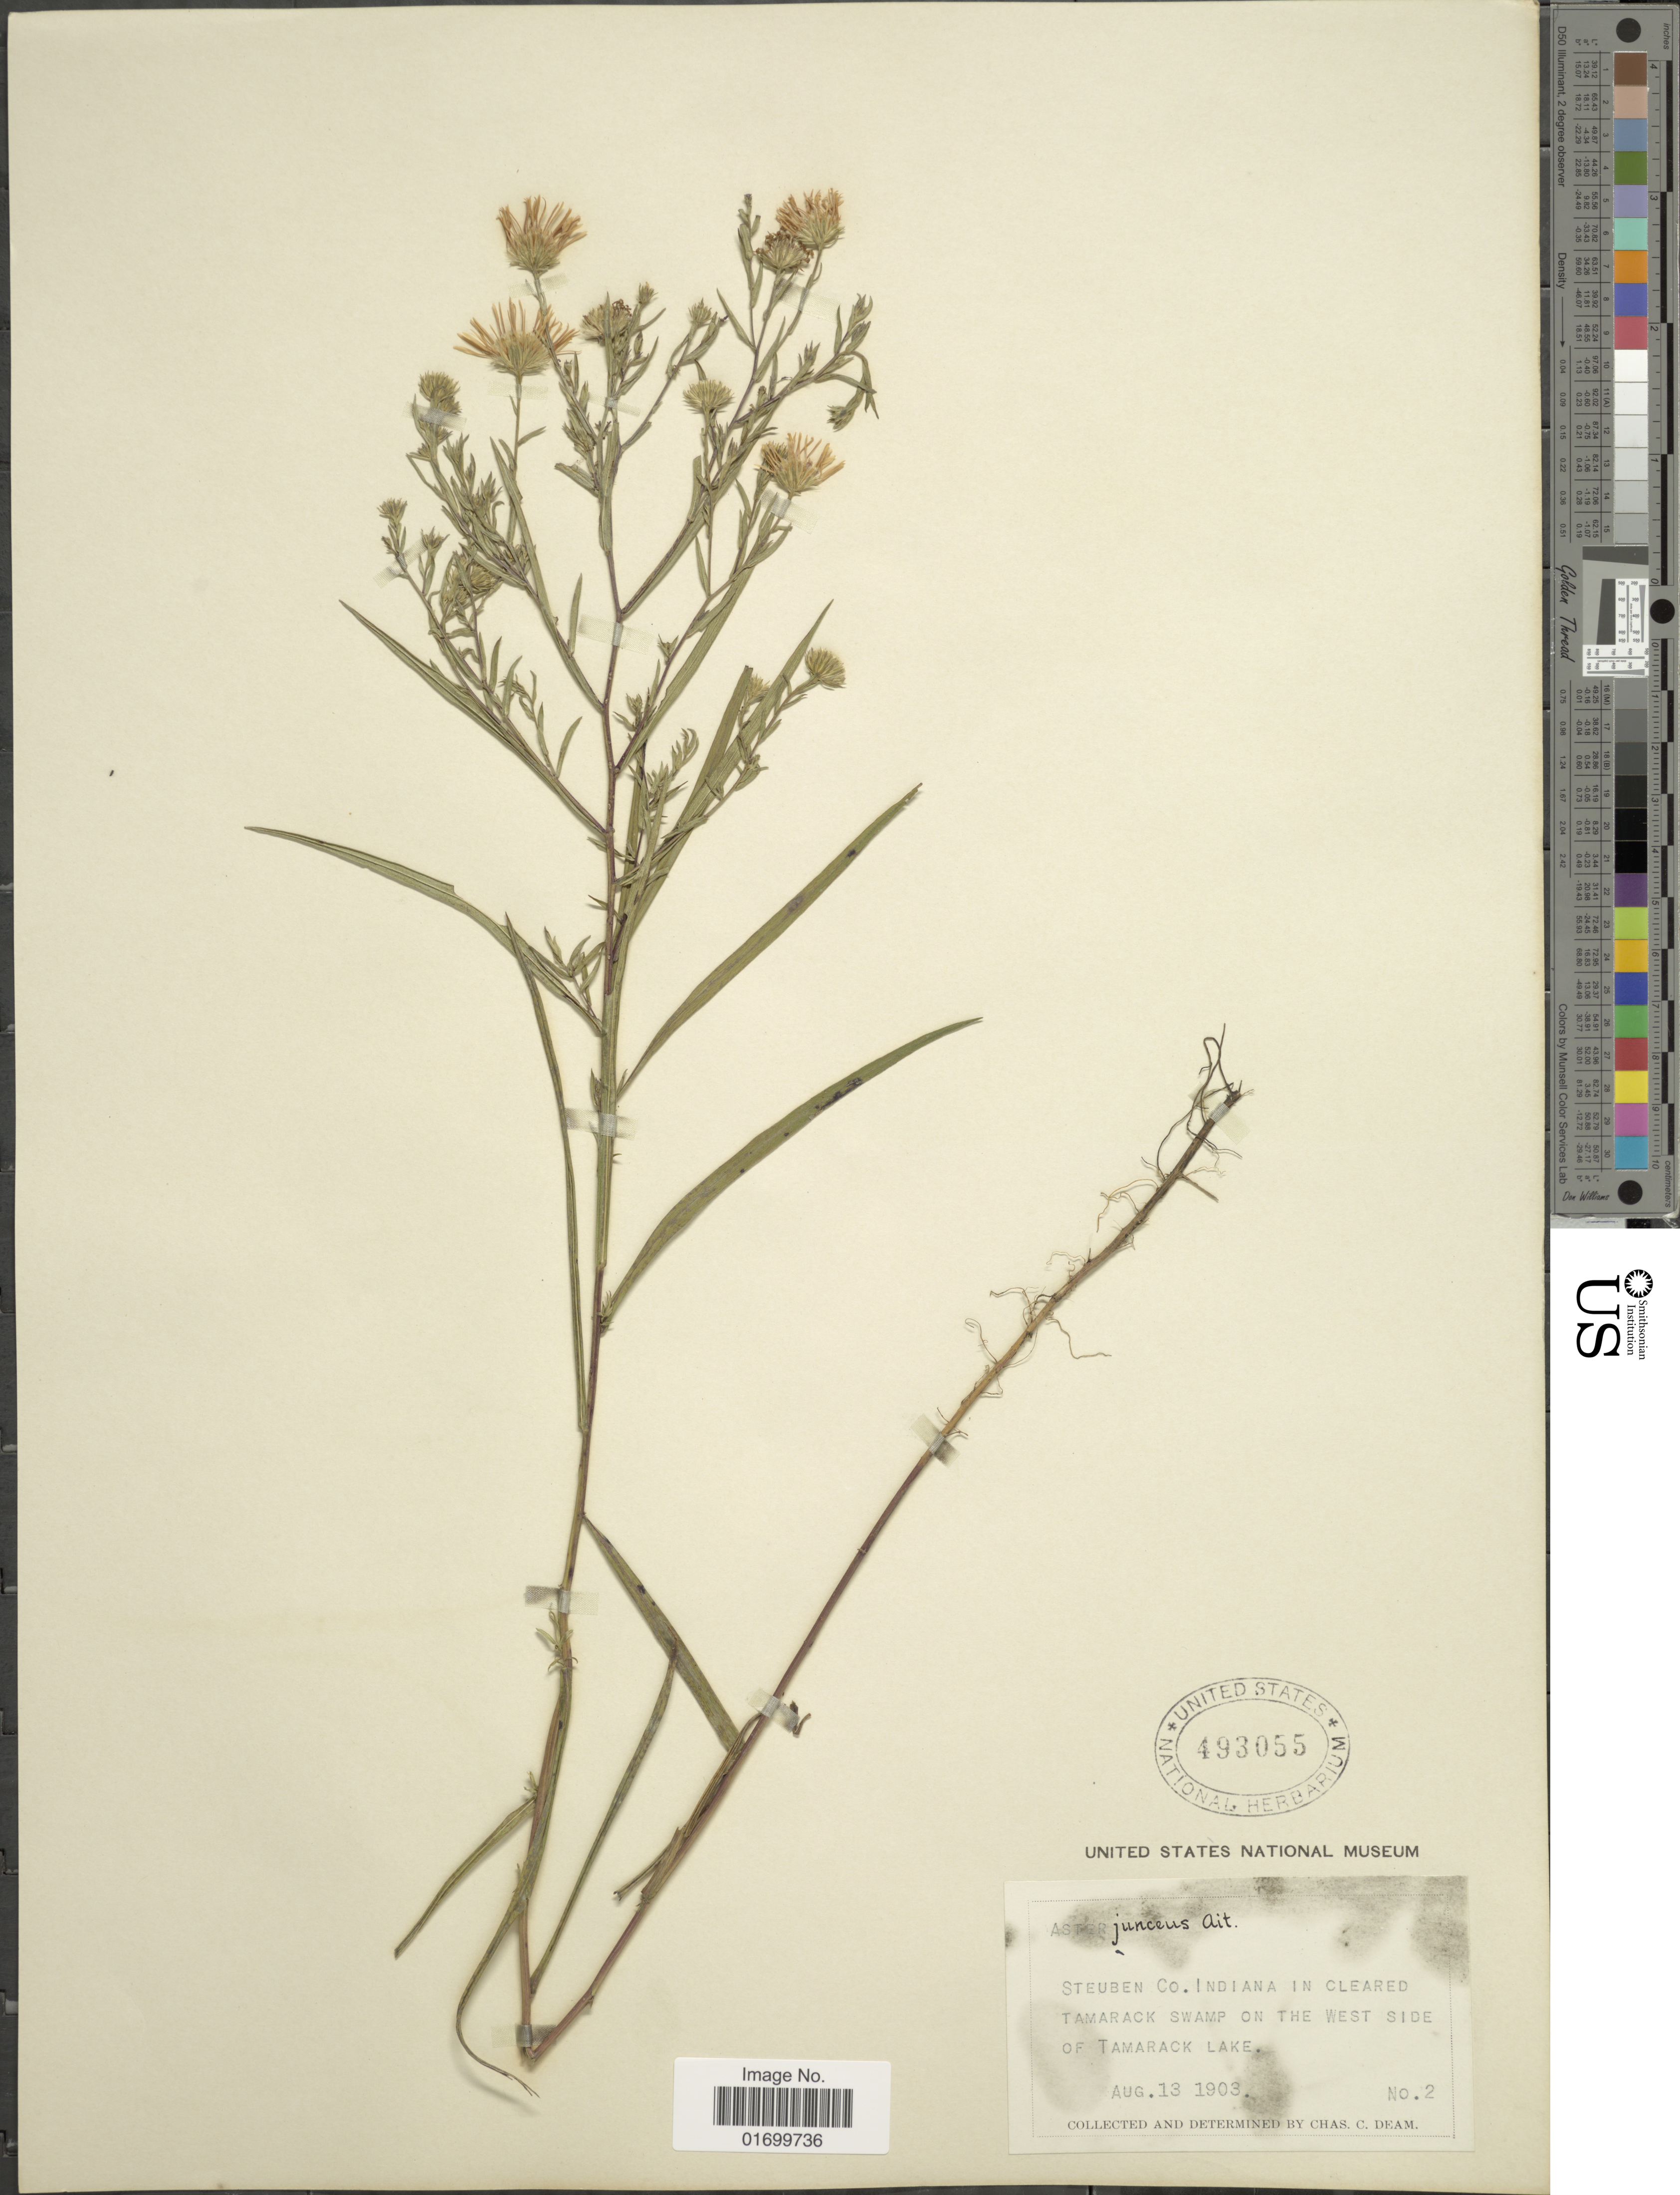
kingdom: Plantae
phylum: Tracheophyta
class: Magnoliopsida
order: Asterales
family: Asteraceae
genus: Symphyotrichum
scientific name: Symphyotrichum boreale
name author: (Torr. & A. Gray) Á. Löve & D. Löve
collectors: C. C. Deam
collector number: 2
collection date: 1903-08-13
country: United States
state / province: Indiana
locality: Steuben Co. Indiana in cleared Tamarack Swamp on the West Side of Tamarack Lake.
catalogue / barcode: US 493055